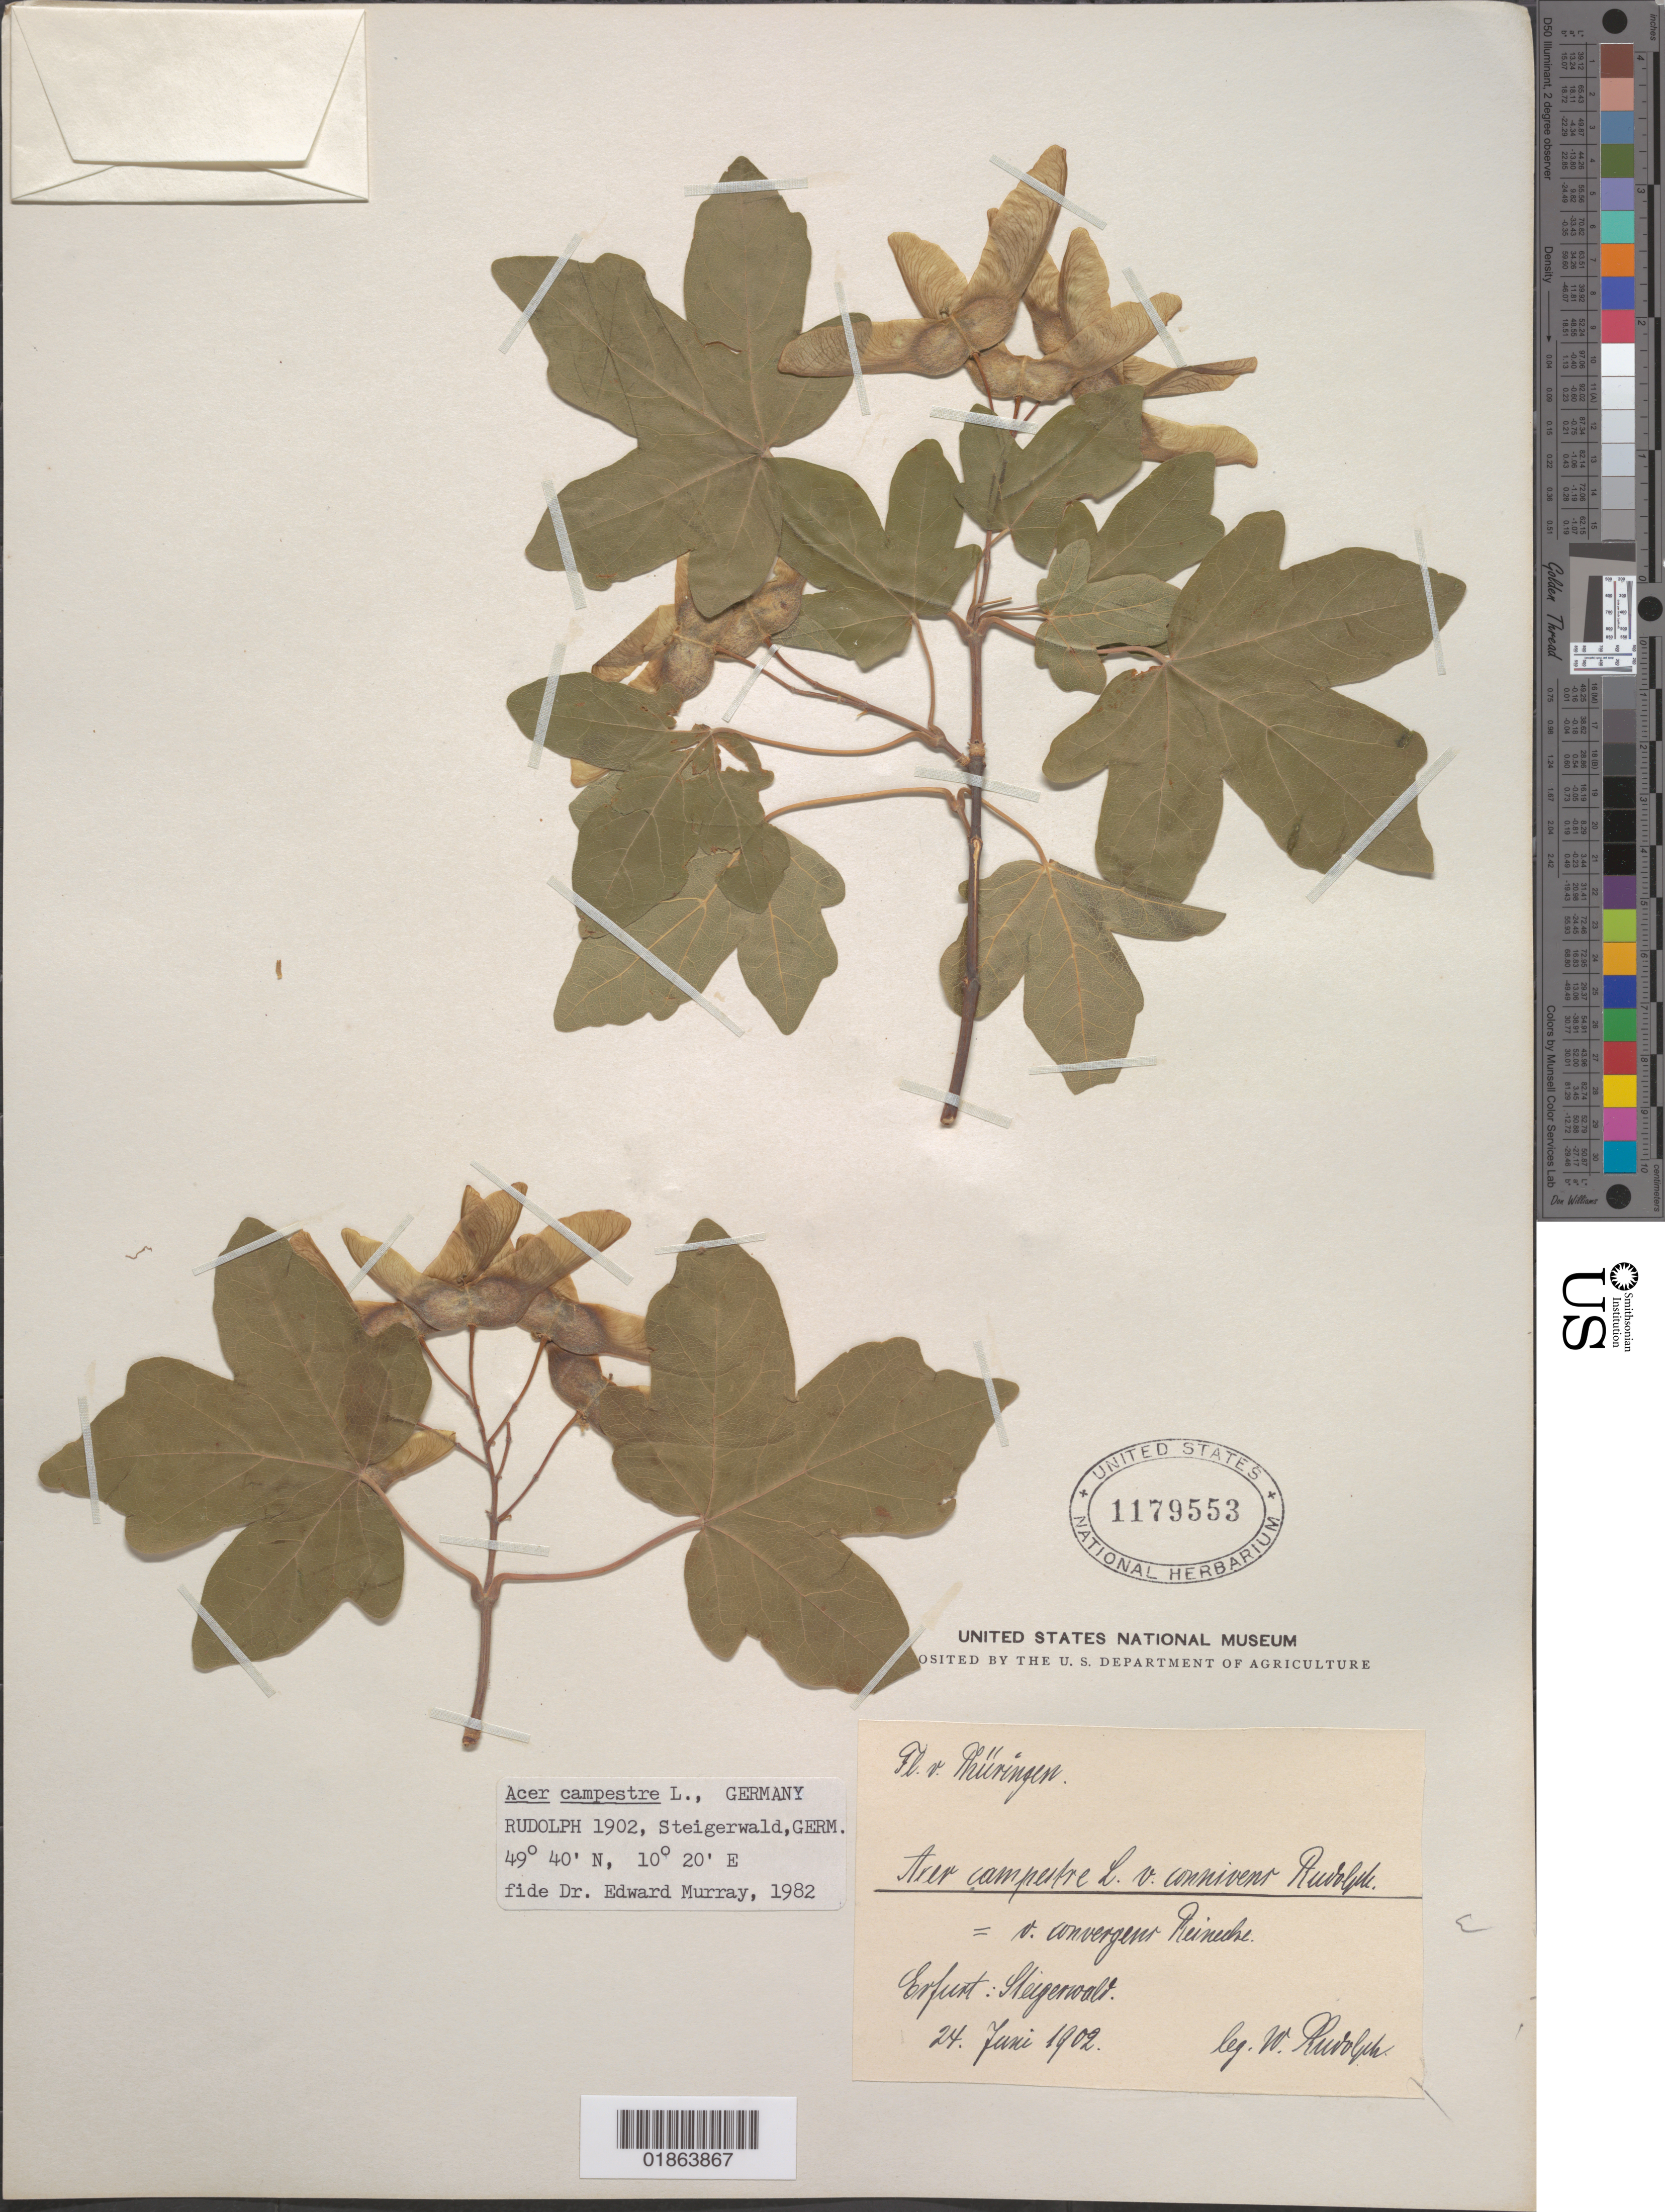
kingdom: Plantae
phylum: Tracheophyta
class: Magnoliopsida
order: Sapindales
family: Sapindaceae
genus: Acer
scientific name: Acer campestre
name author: L.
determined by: Murray, Edward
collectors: W. Rudolph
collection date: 1902-06-24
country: Germany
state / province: Thuringia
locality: Thüingen [Thuringia], Erfurt. Steigerwald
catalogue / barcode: US 1179553